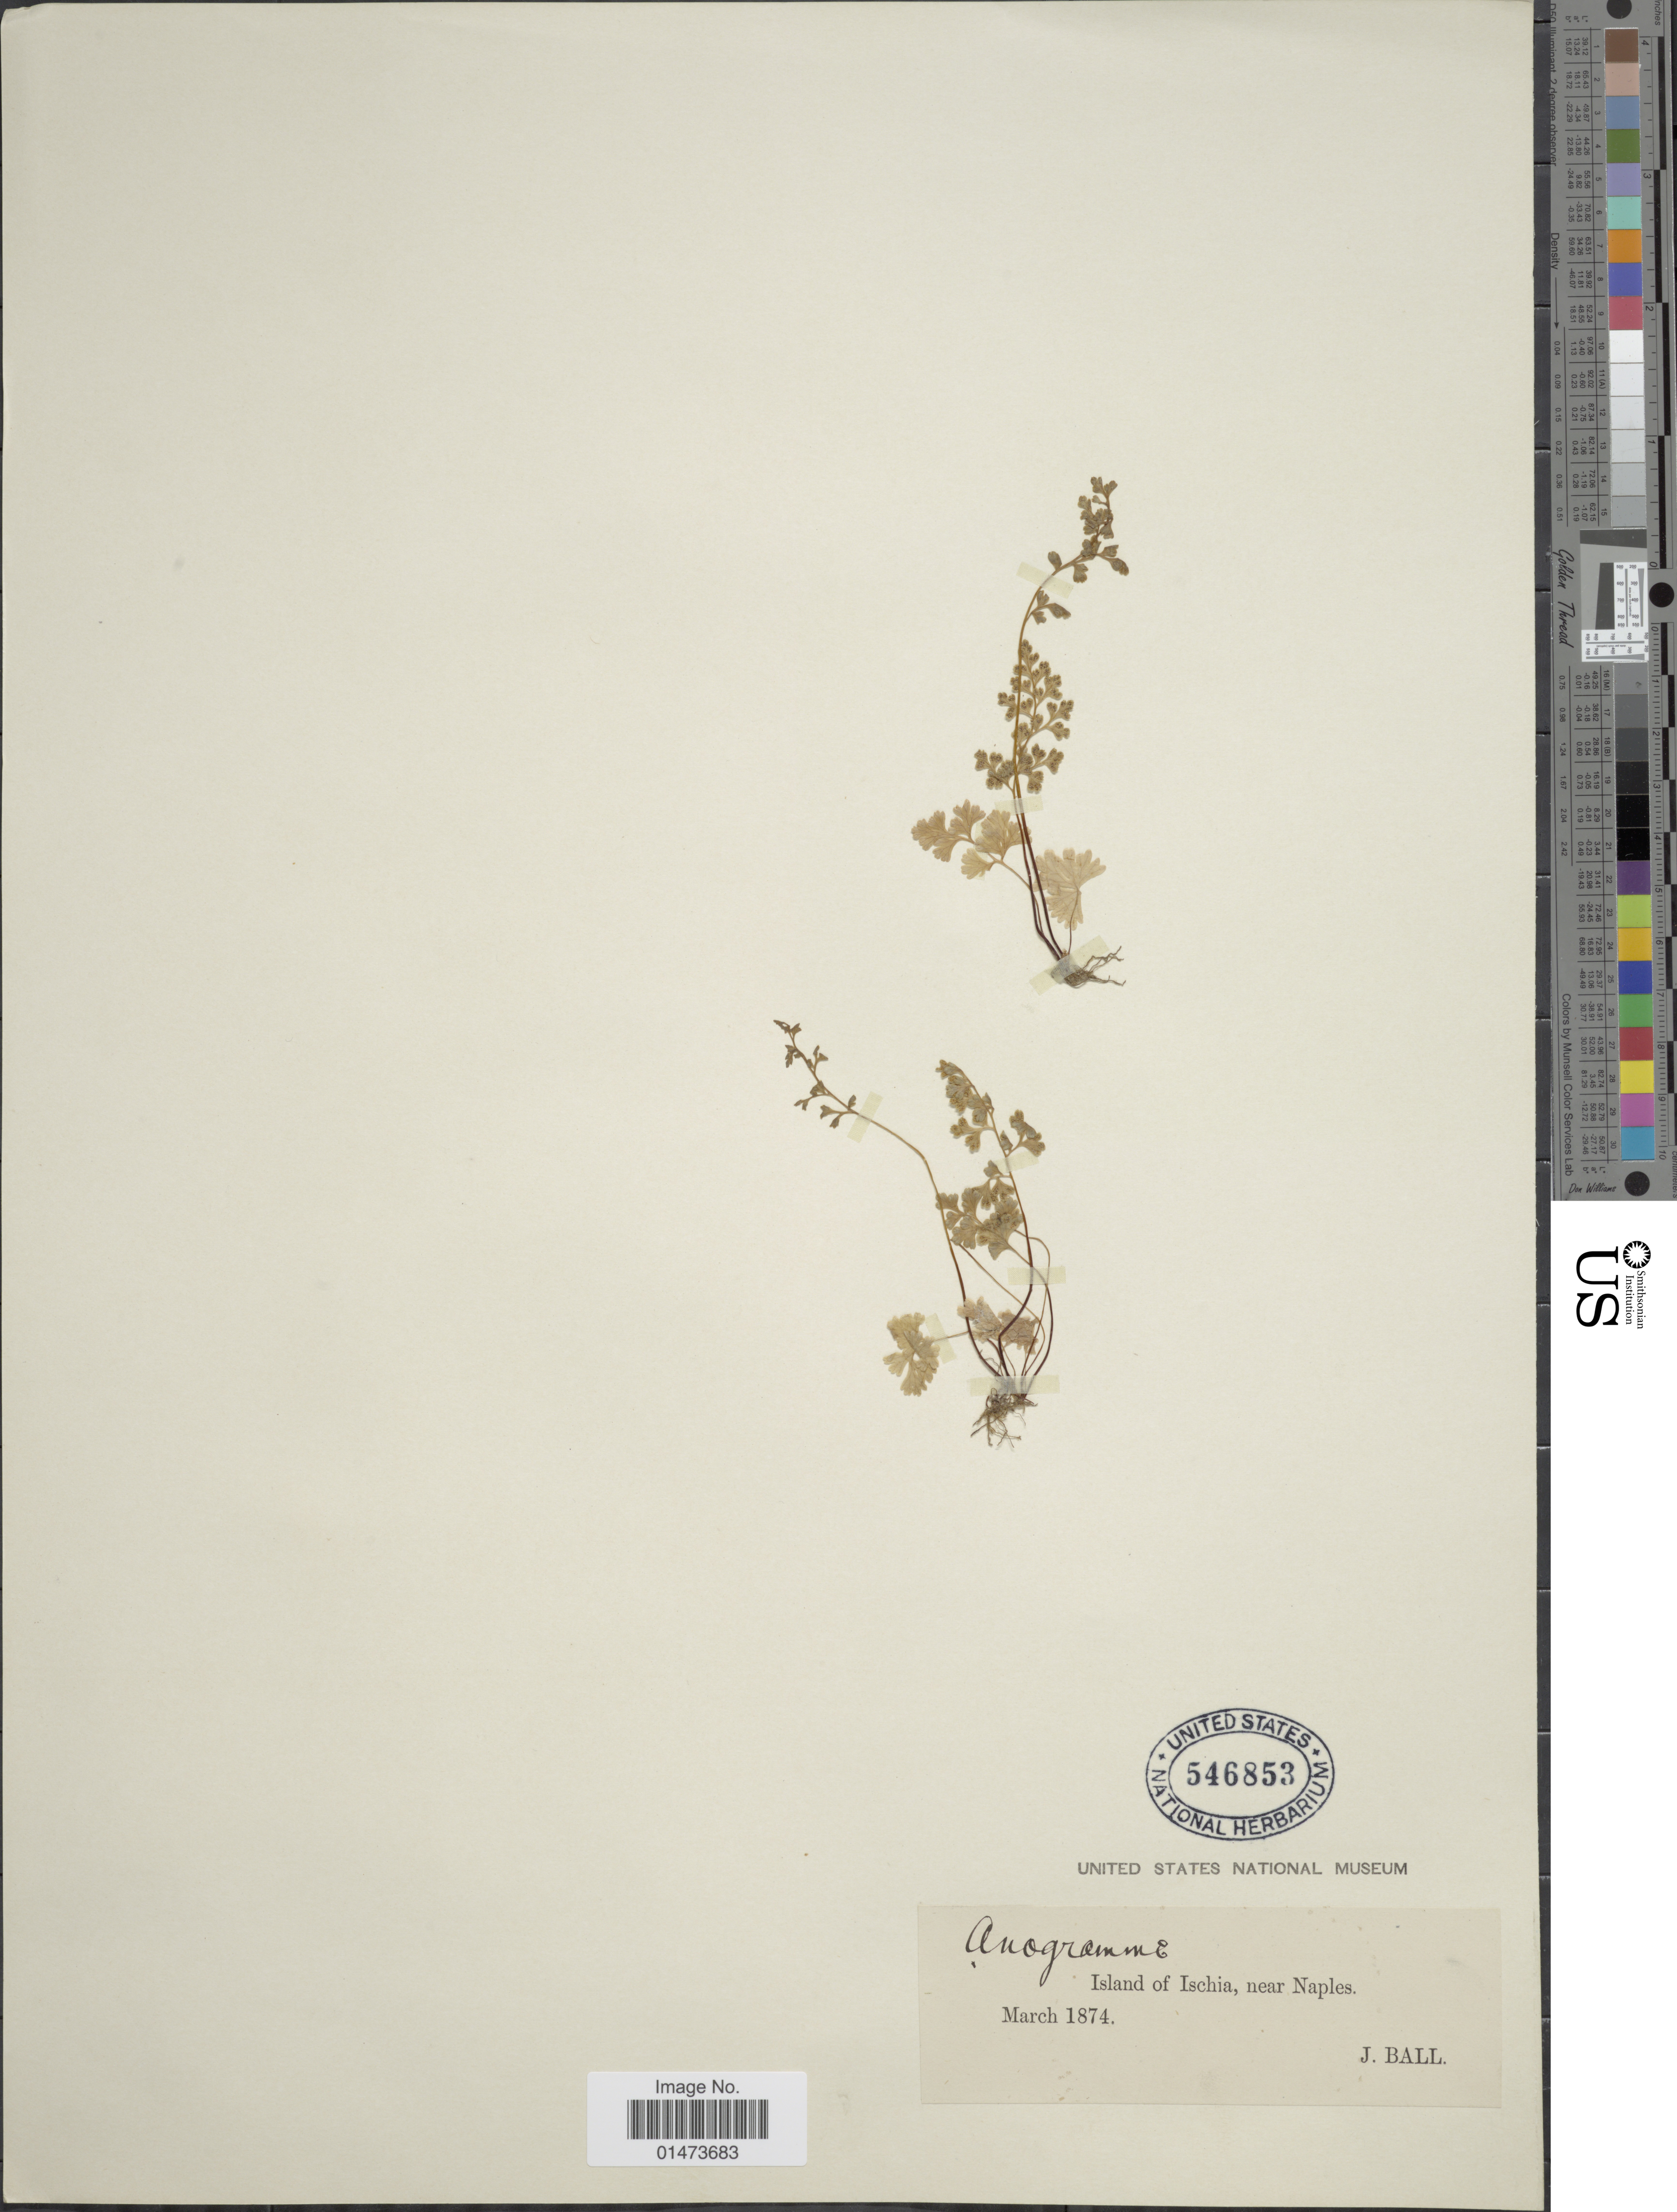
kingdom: Plantae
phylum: Tracheophyta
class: Polypodiopsida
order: Polypodiales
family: Pteridaceae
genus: Anogramma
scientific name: Anogramma leptophylla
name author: (L.) Link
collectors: J. Ball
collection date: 1874-03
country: Italy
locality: Island of Ischia, near Naples.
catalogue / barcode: US 546853